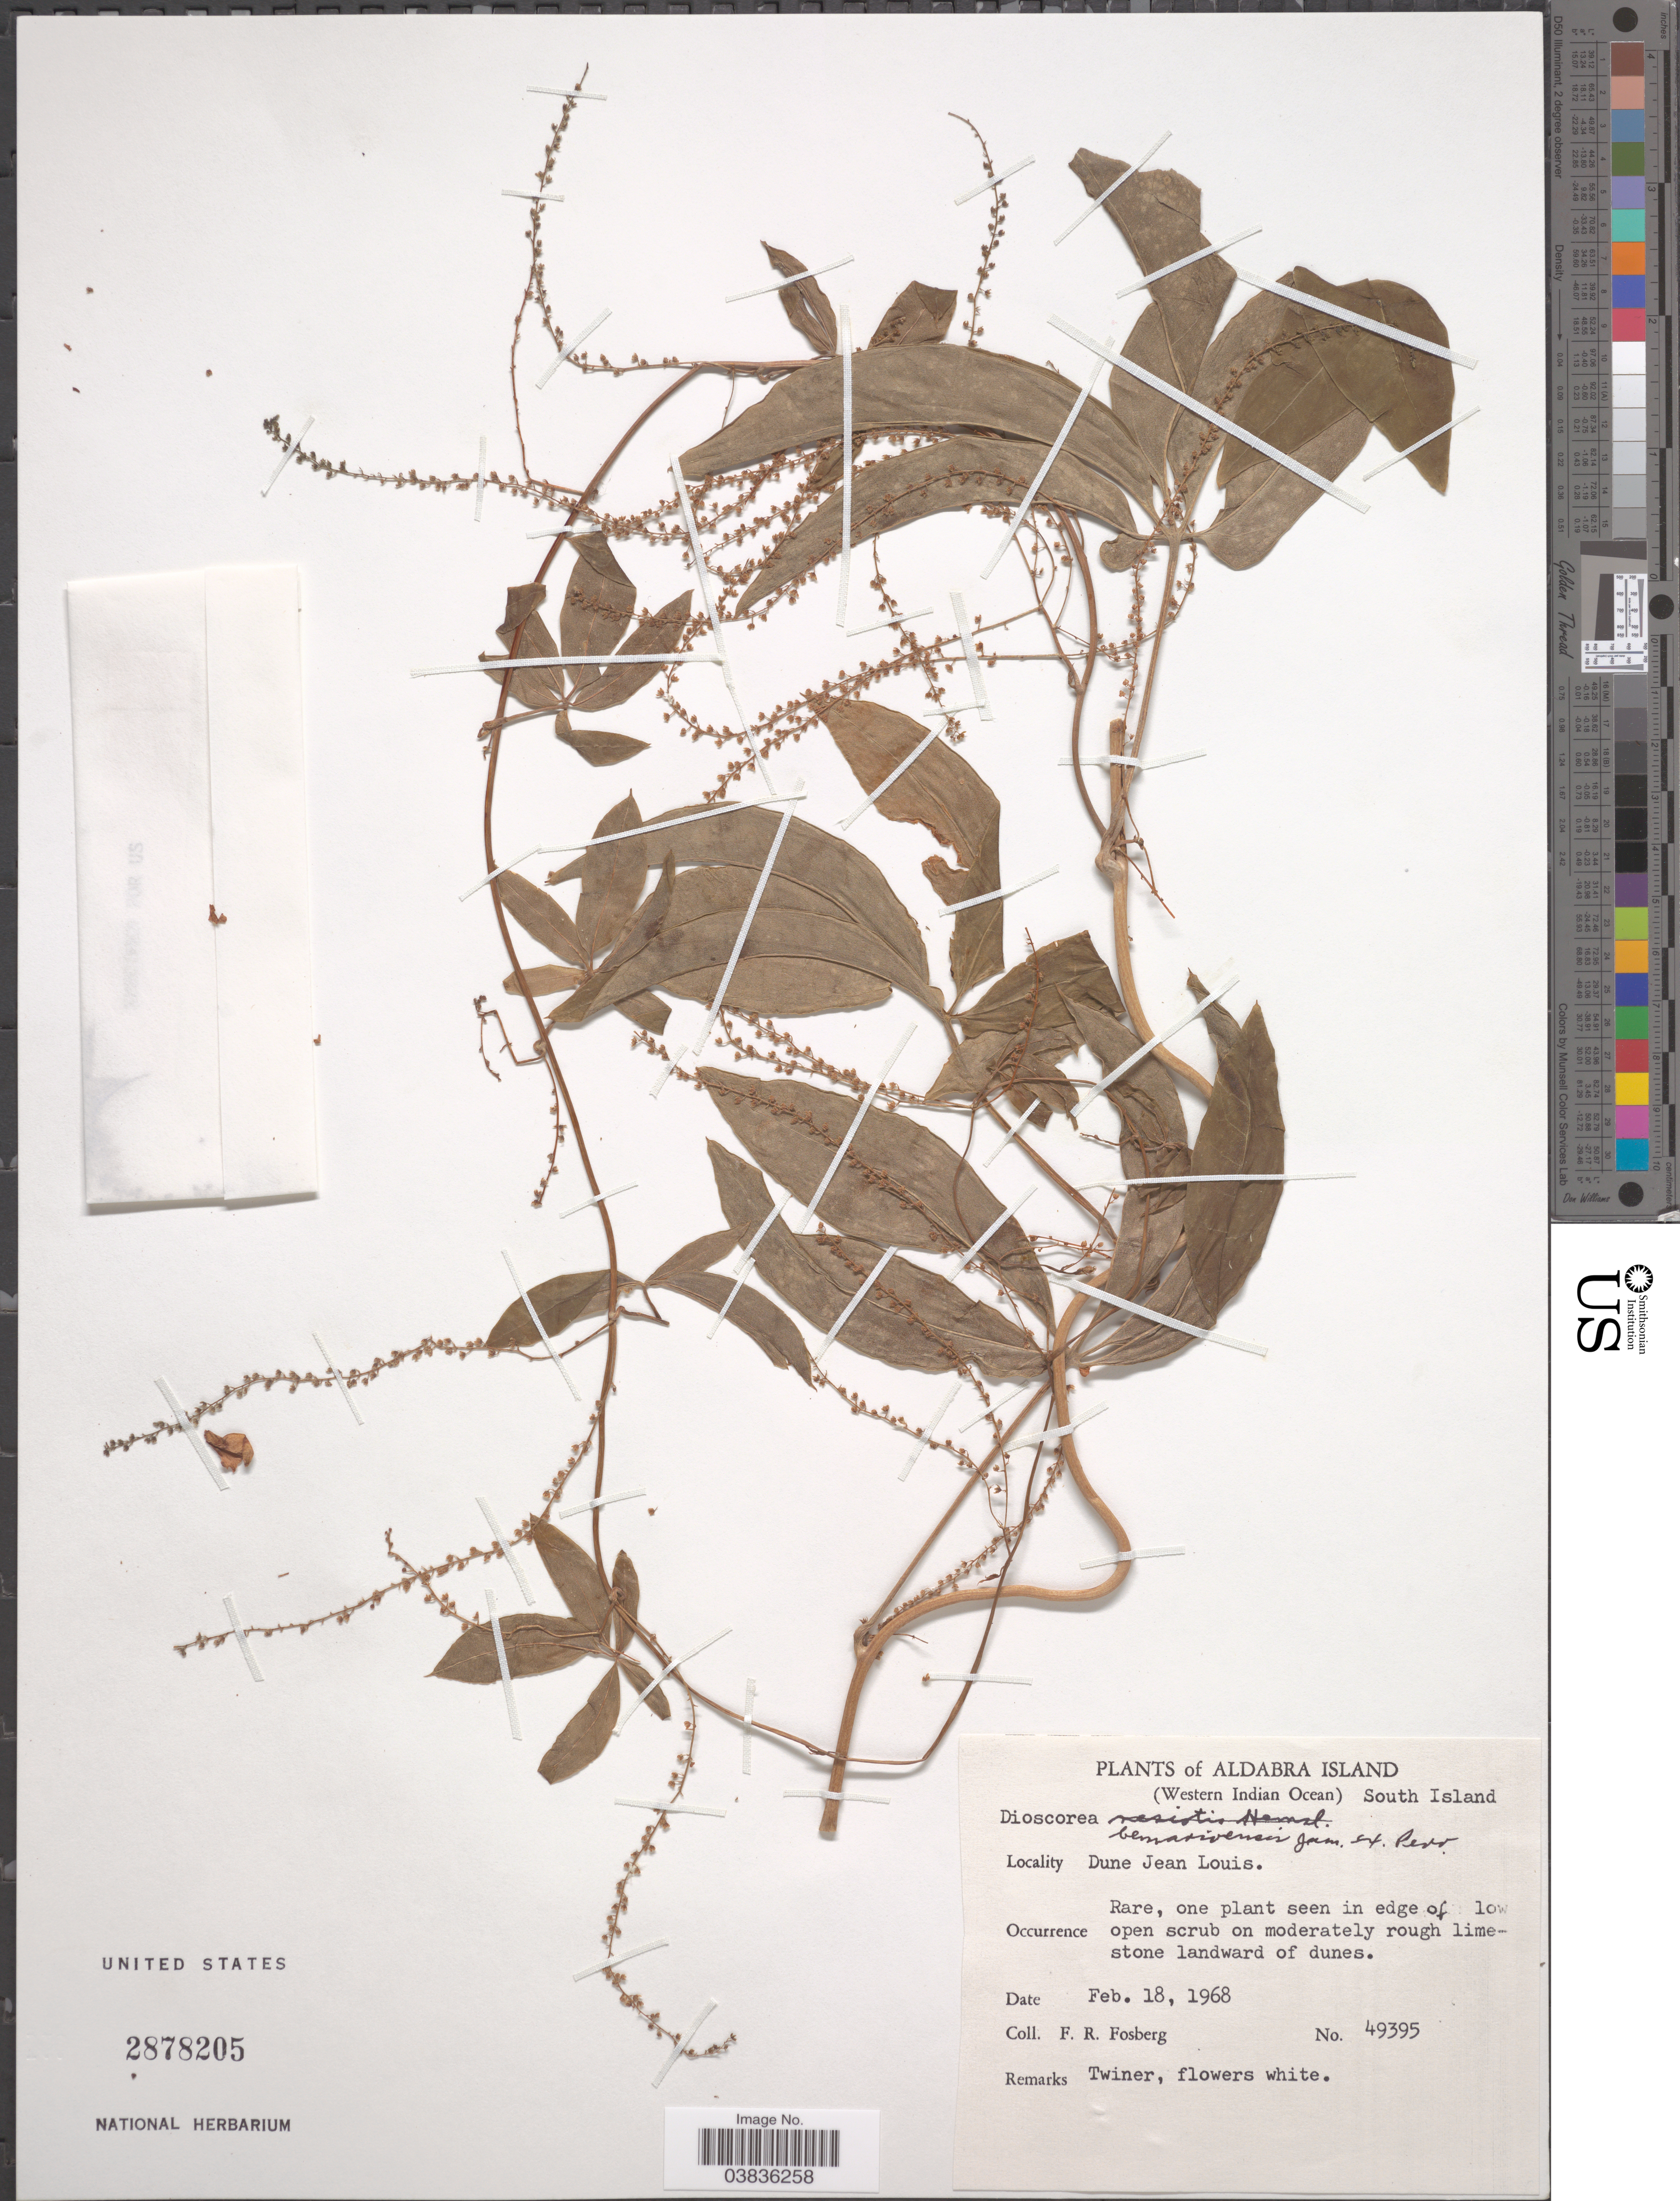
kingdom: Plantae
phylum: Tracheophyta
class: Liliopsida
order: Dioscoreales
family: Dioscoreaceae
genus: Dioscorea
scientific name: Dioscorea bemarivensis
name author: Jum. & H. Perrier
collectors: F. R. Fosberg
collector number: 49395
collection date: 1968-02-18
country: Seychelles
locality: Aldabra Island (Western Indian Ocean). South Island. Dune Jean Louis.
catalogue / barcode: US 2878205